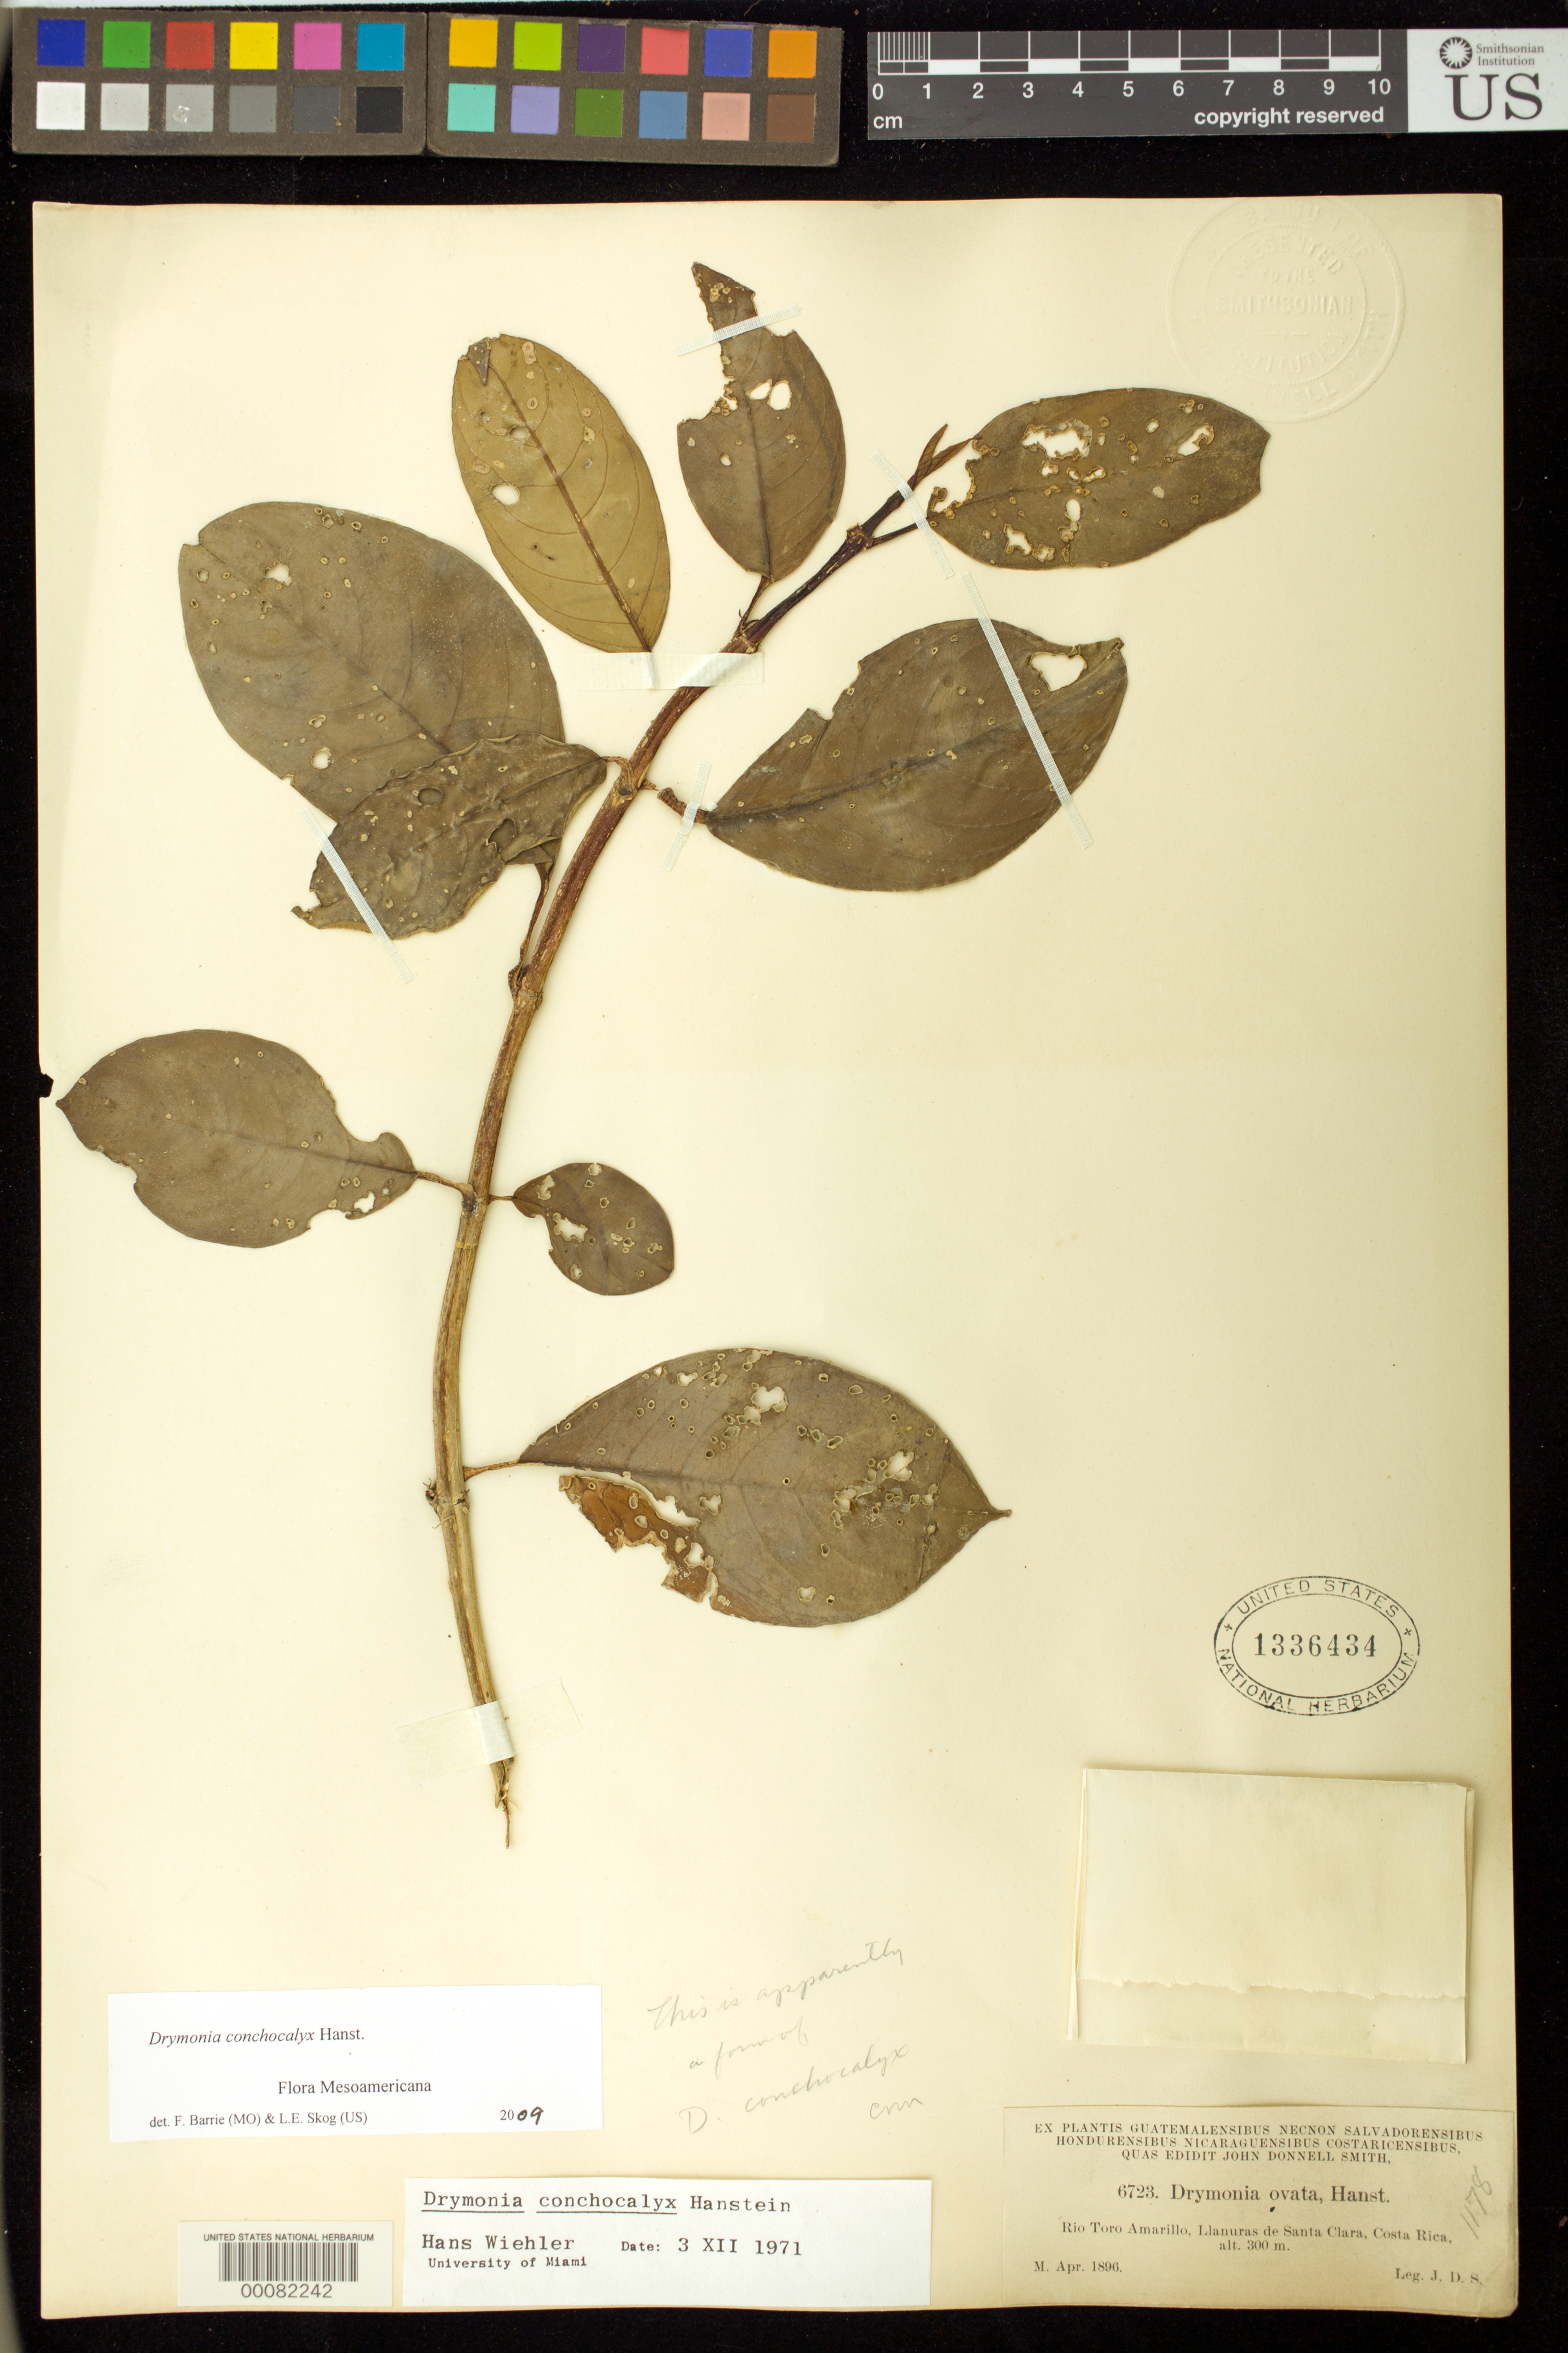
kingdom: Plantae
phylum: Tracheophyta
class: Magnoliopsida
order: Lamiales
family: Gesneriaceae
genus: Drymonia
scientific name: Drymonia conchocalyx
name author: Hanst.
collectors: J. Donnell Smith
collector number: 6723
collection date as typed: Apr 1896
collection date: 1896-04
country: Costa Rica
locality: Rio Toro Amarillo, Llanuras de Santa Clara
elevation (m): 300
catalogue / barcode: US 1336434